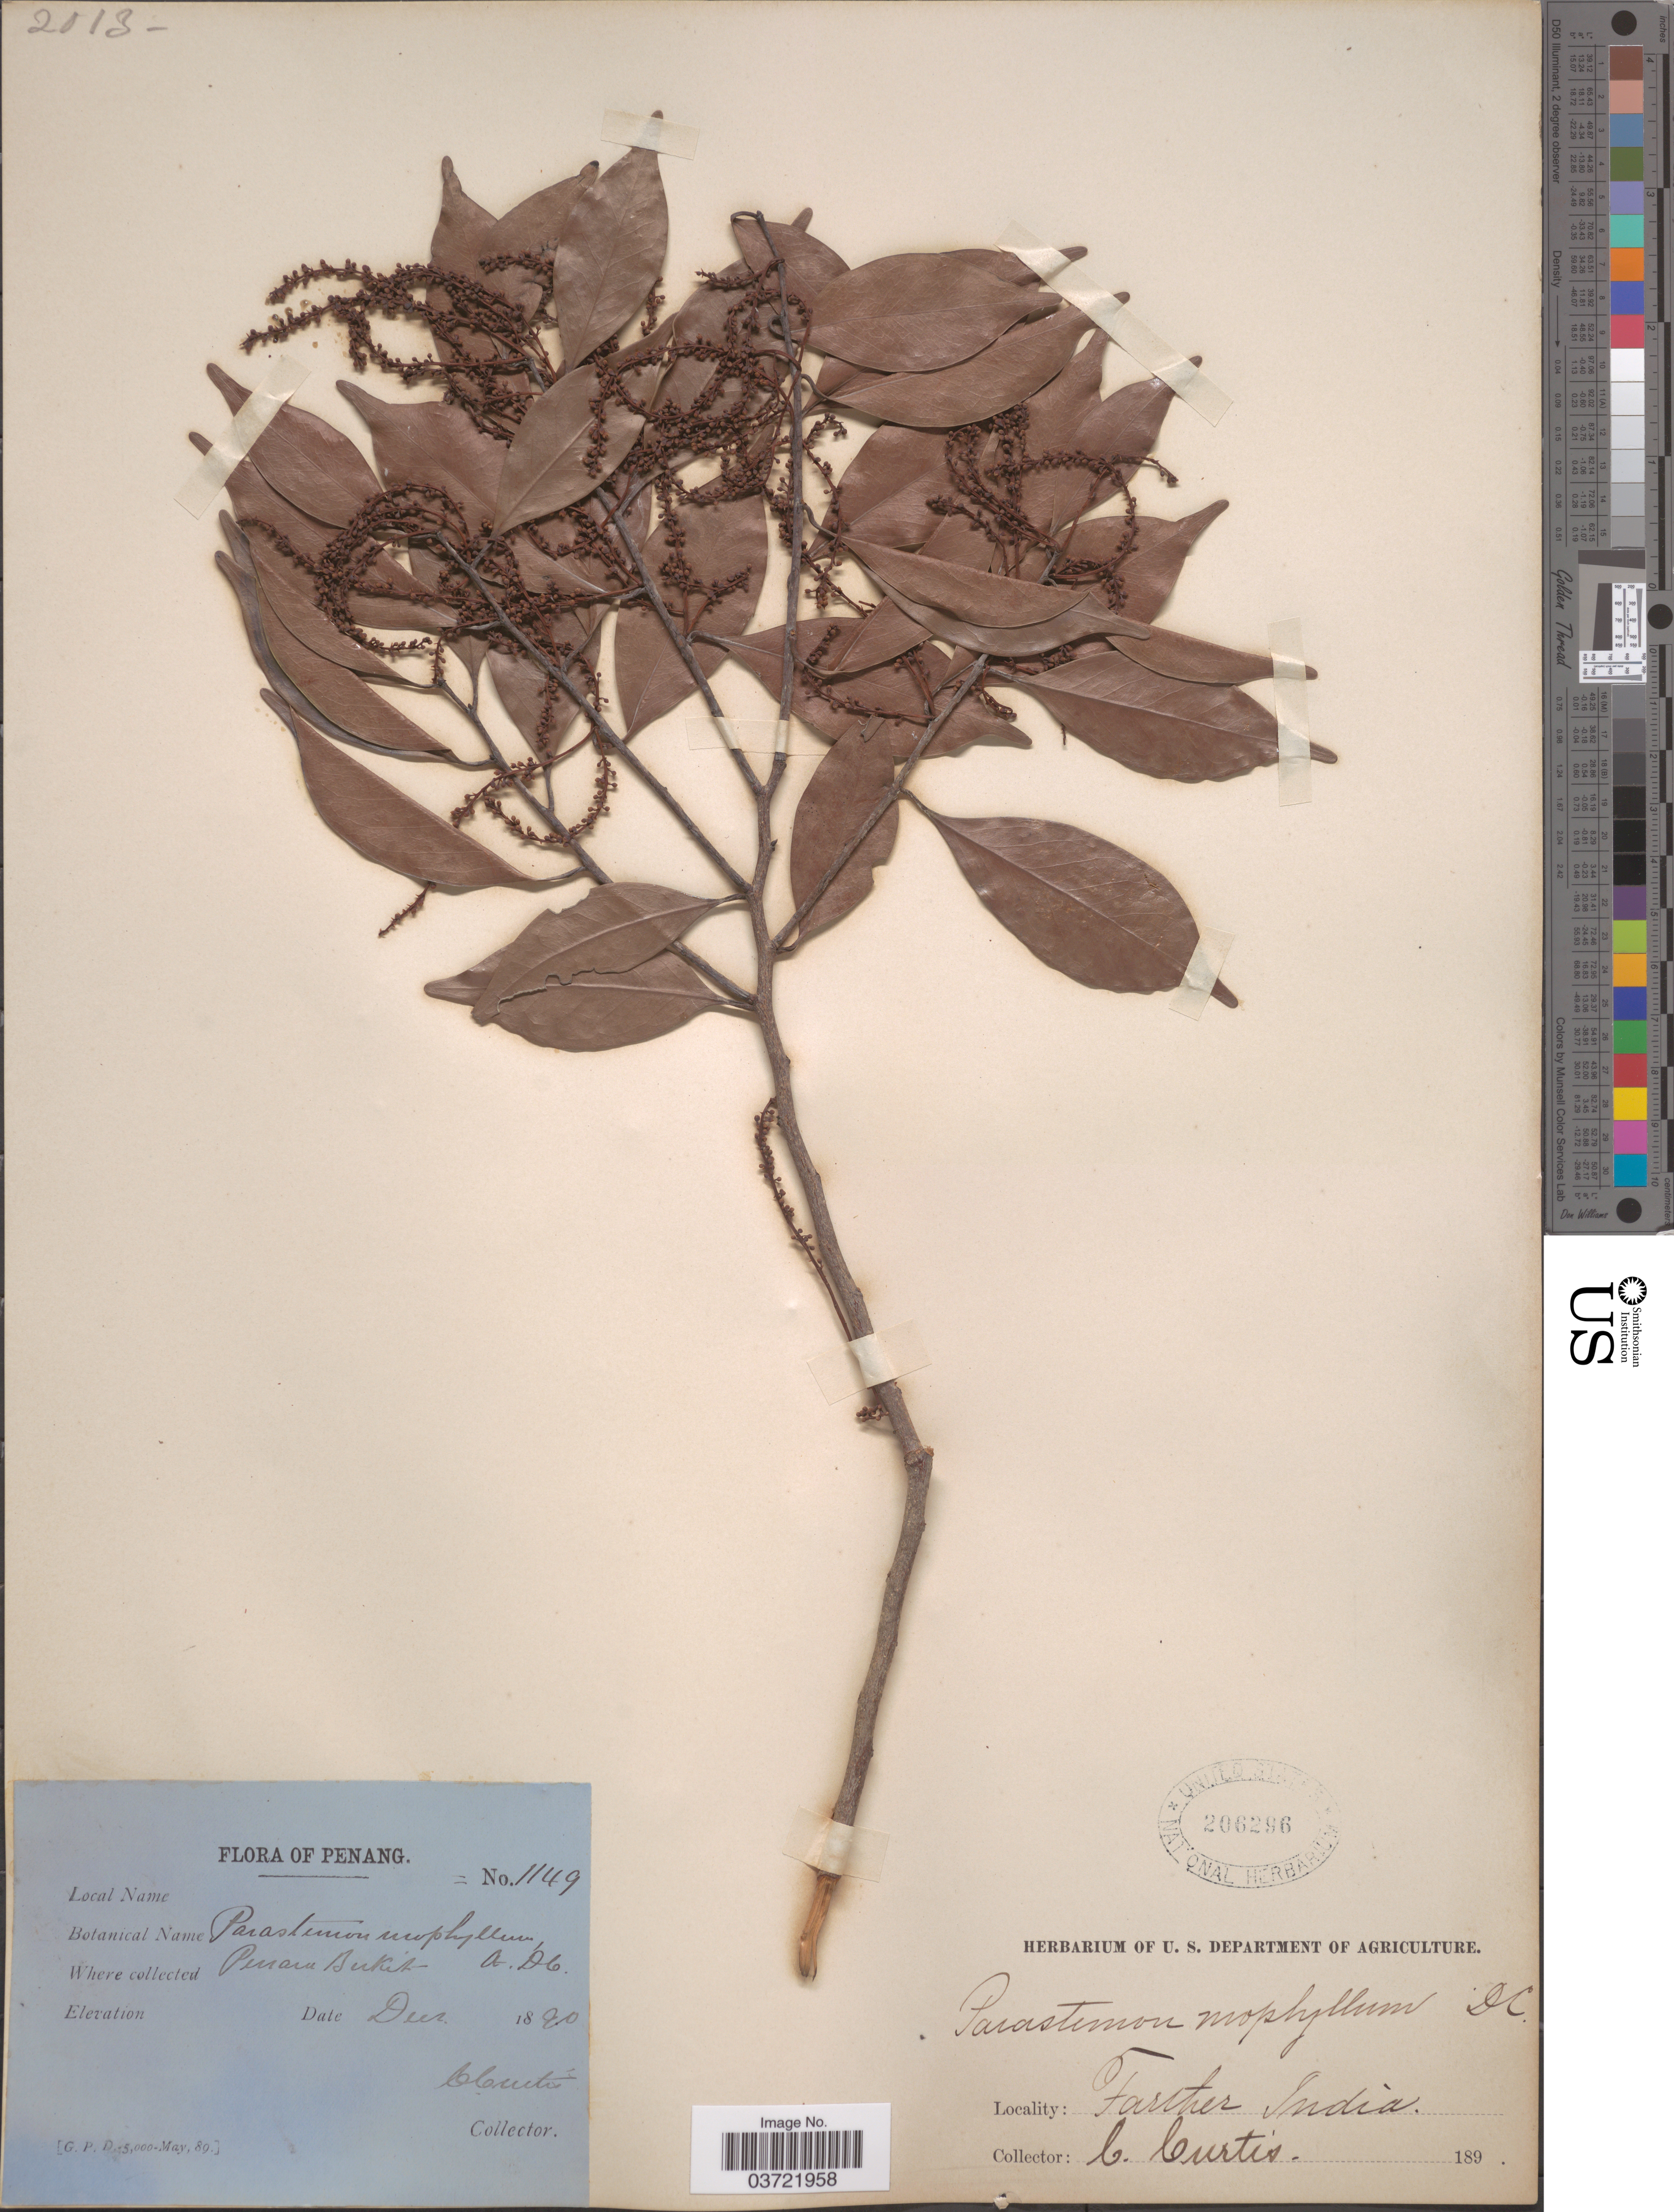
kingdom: Plantae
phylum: Tracheophyta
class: Magnoliopsida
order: Malpighiales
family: Chrysobalanaceae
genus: Parastemon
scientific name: Parastemon urophyllus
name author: (Wall. ex A. DC.) A. DC.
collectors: C. Curtis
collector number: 1149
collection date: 1890-12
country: Malaysia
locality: Farther India. Penang. Penam [interpreted] Bukit.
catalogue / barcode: US 206296